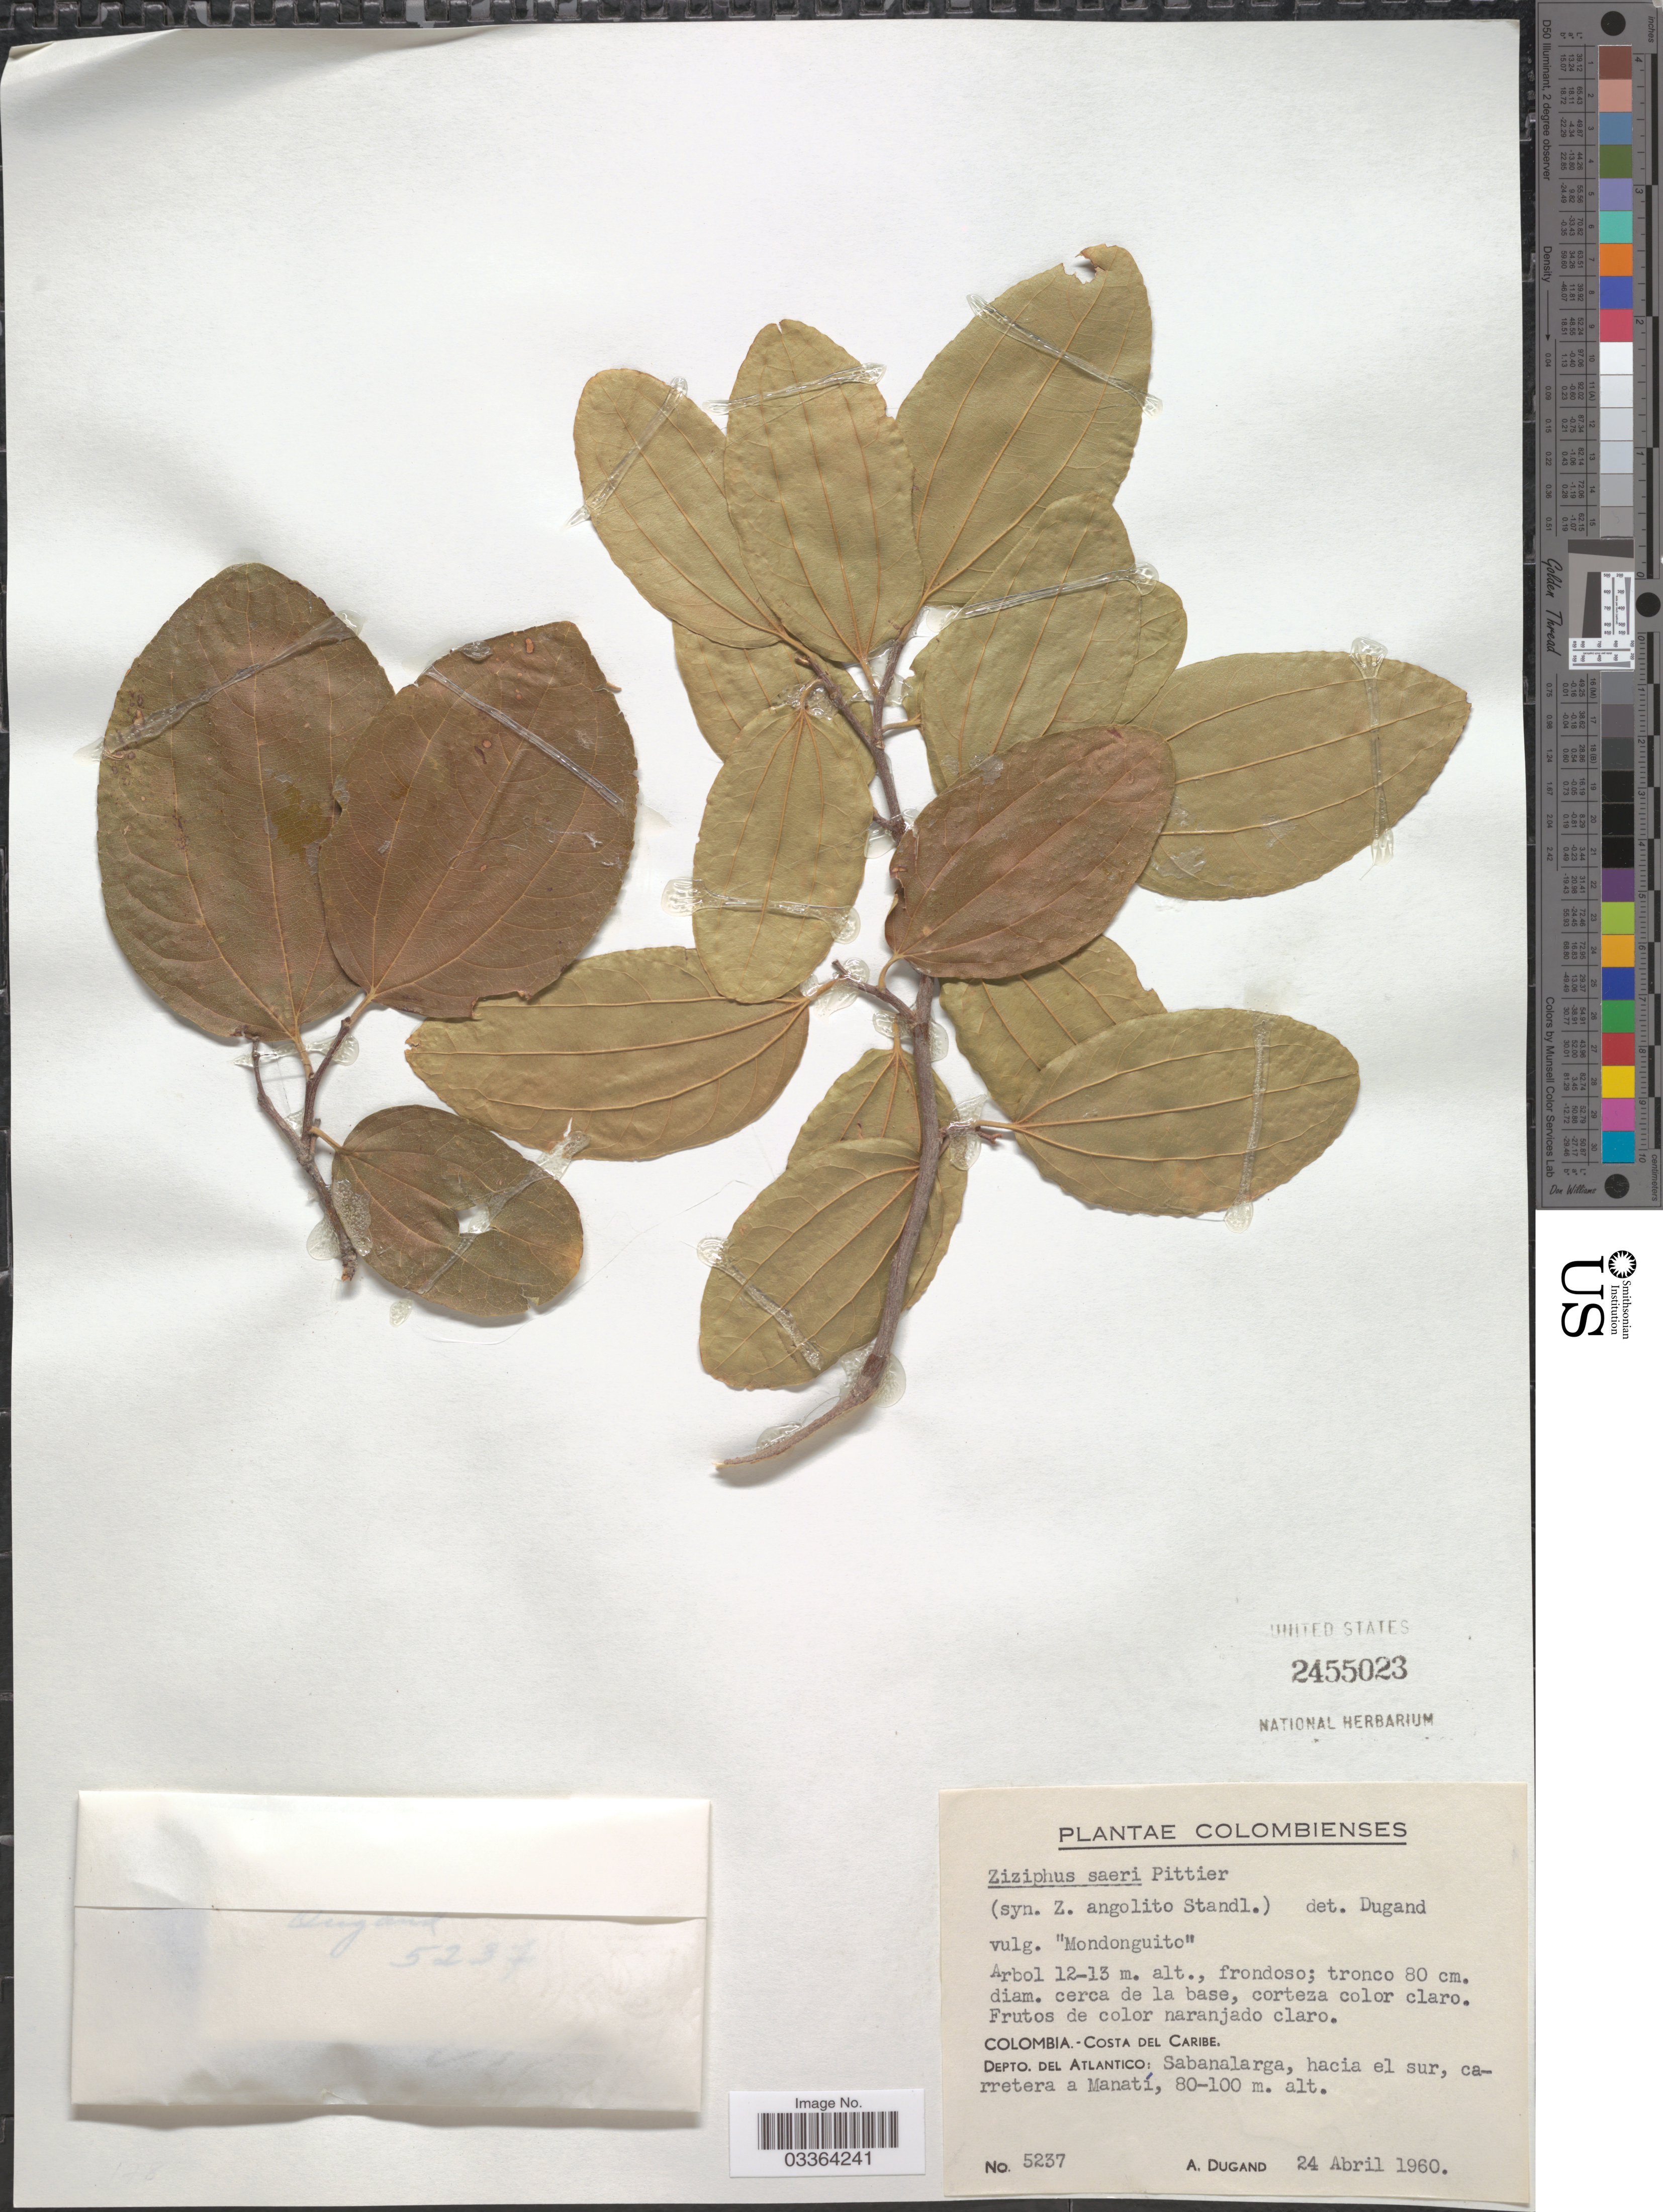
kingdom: Plantae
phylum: Tracheophyta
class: Magnoliopsida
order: Rosales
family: Rhamnaceae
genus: Sarcomphalus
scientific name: Sarcomphalus saeri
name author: (Pittier) Hauenschild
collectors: A. Dugand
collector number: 5237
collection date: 1960-04-24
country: Colombia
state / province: Atlántico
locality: Costa del Caribe, Depto. del Atlantico: Sabanalarga, hacia el sur, carretera a Manatí.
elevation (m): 80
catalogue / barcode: US 2455023